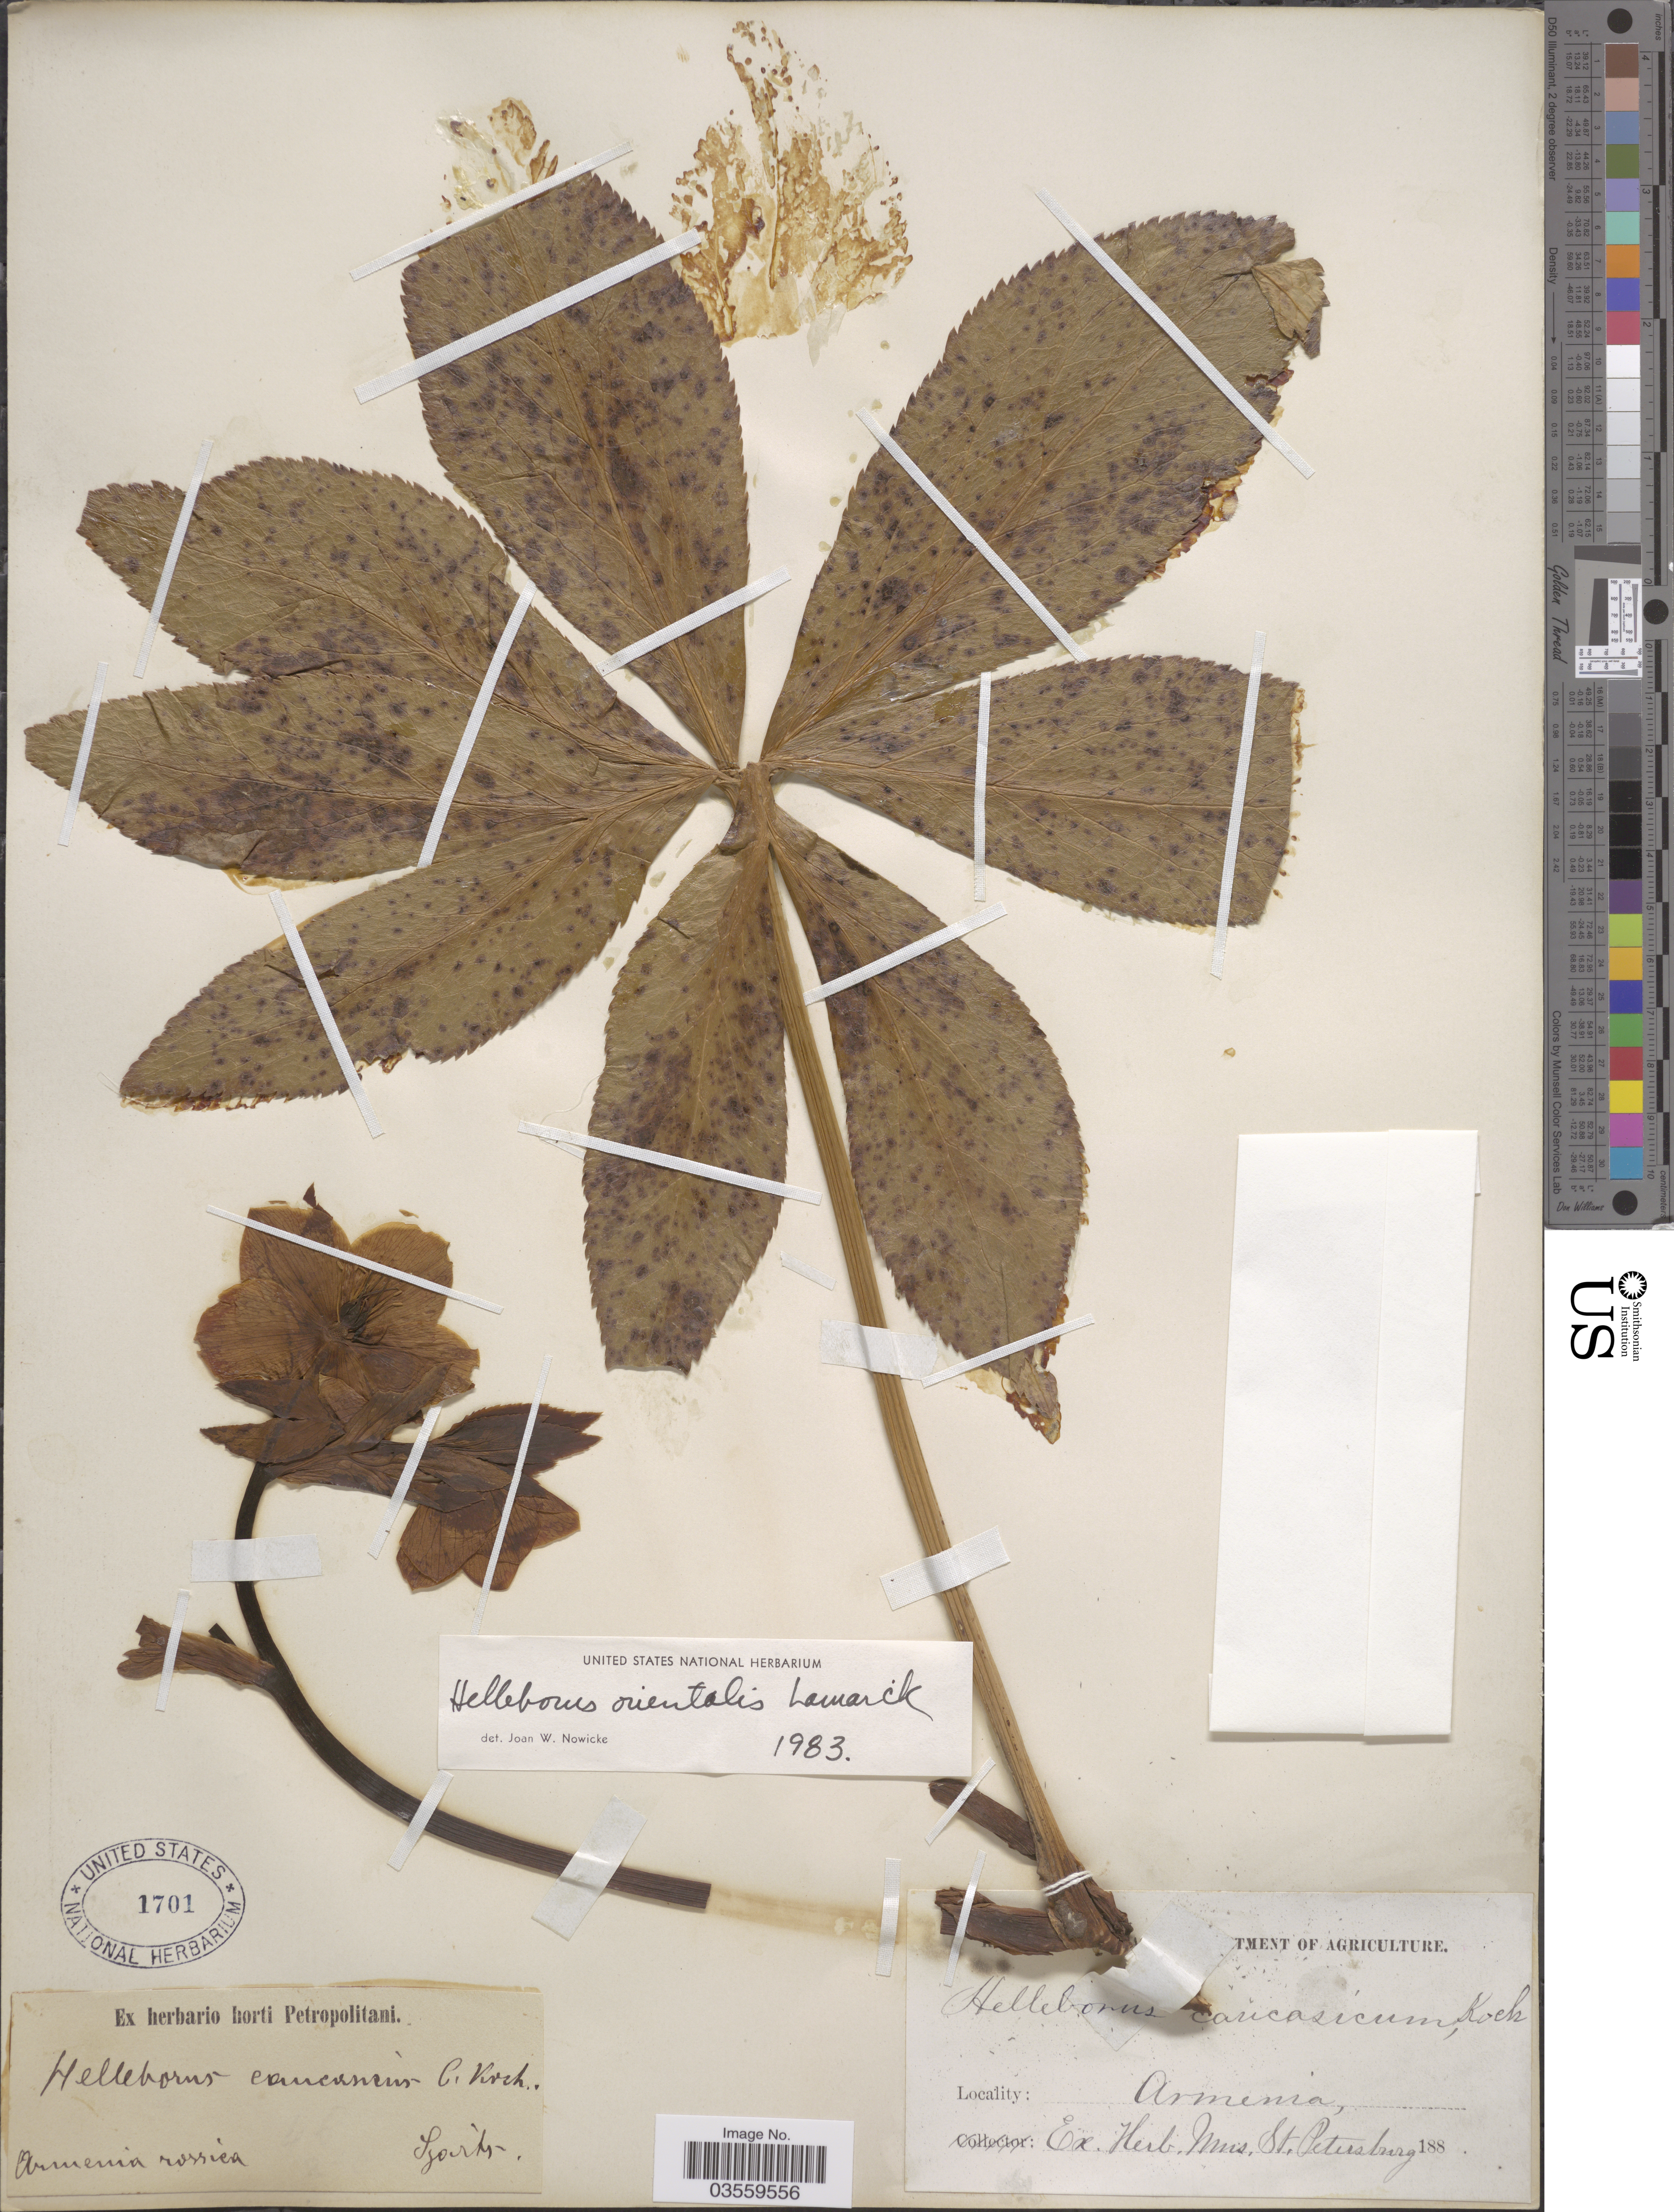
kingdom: Plantae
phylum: Tracheophyta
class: Magnoliopsida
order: Ranunculales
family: Ranunculaceae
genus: Helleborus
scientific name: Helleborus caucasicus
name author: A. Braun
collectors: Szovits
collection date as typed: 188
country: Armenia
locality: Armenia rossica.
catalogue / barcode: US 1701